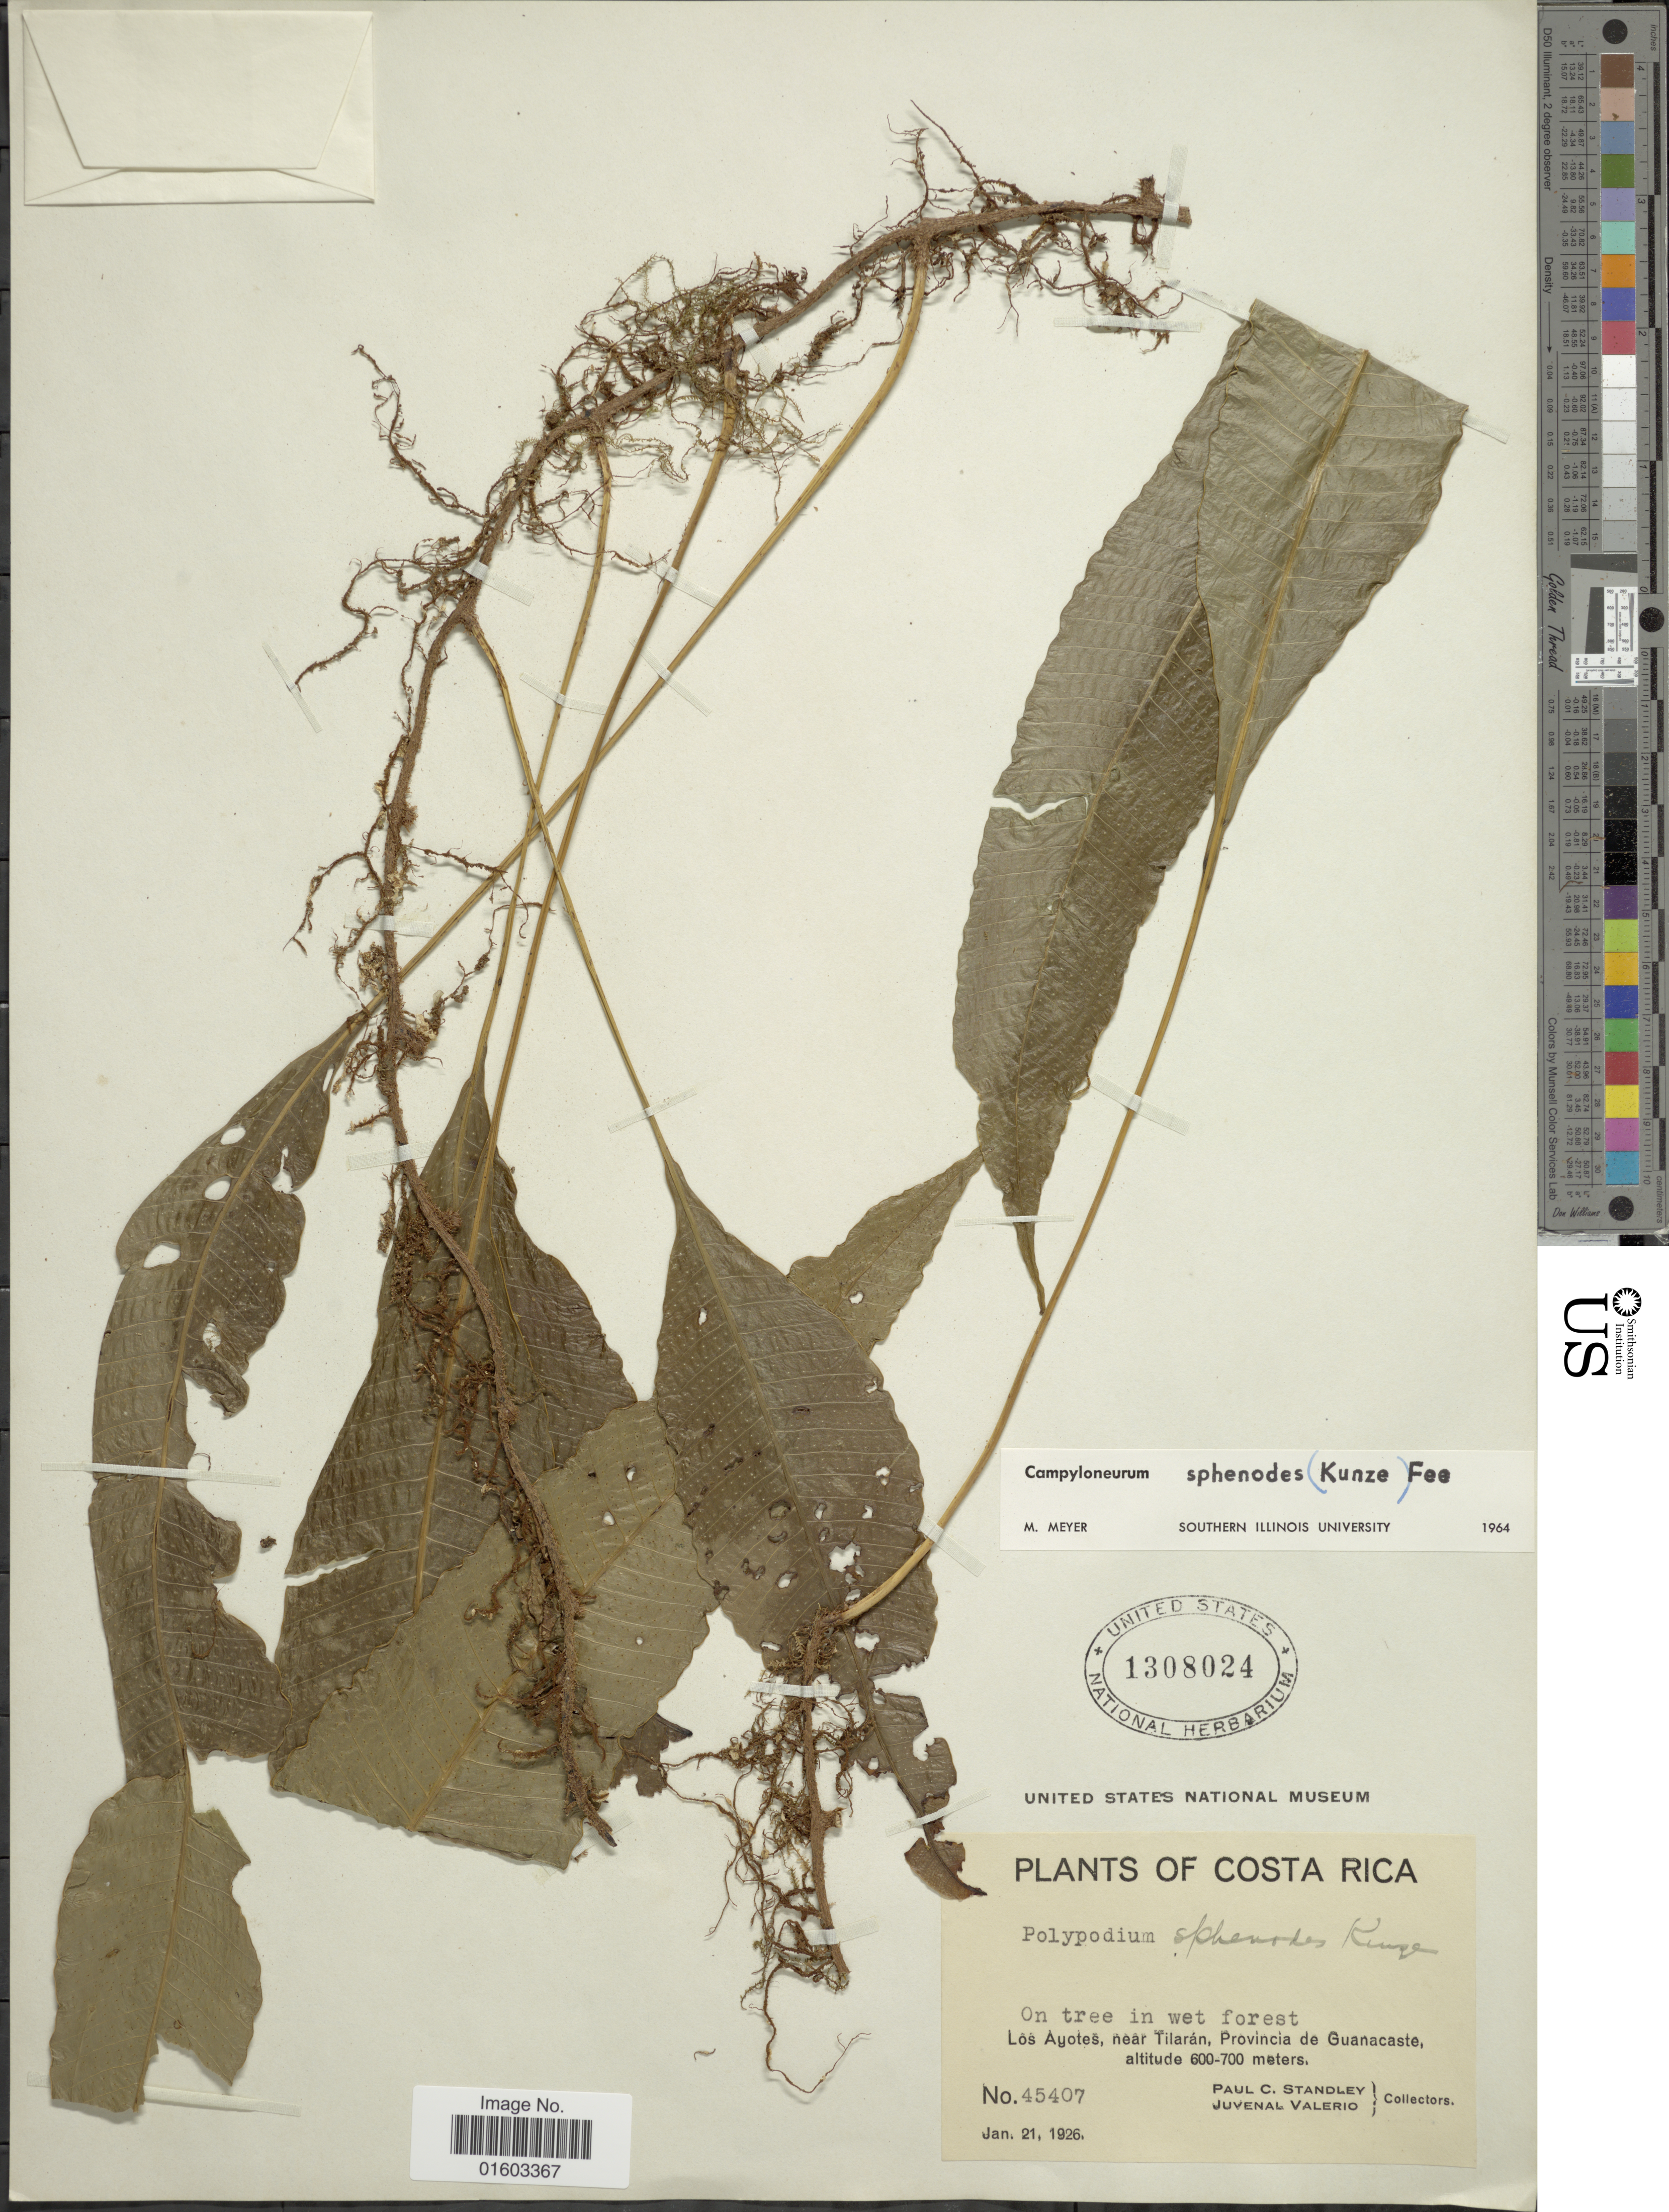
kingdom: Plantae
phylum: Tracheophyta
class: Polypodiopsida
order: Polypodiales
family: Polypodiaceae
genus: Campyloneurum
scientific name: Campyloneurum wercklei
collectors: P. C. Standley & J. Valerio R.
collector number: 45407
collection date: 1926-01-21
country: Costa Rica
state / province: Guanacaste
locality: Los Ayotes, near Tilaran, Provincia de Guanacaste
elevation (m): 600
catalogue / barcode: US 1308024